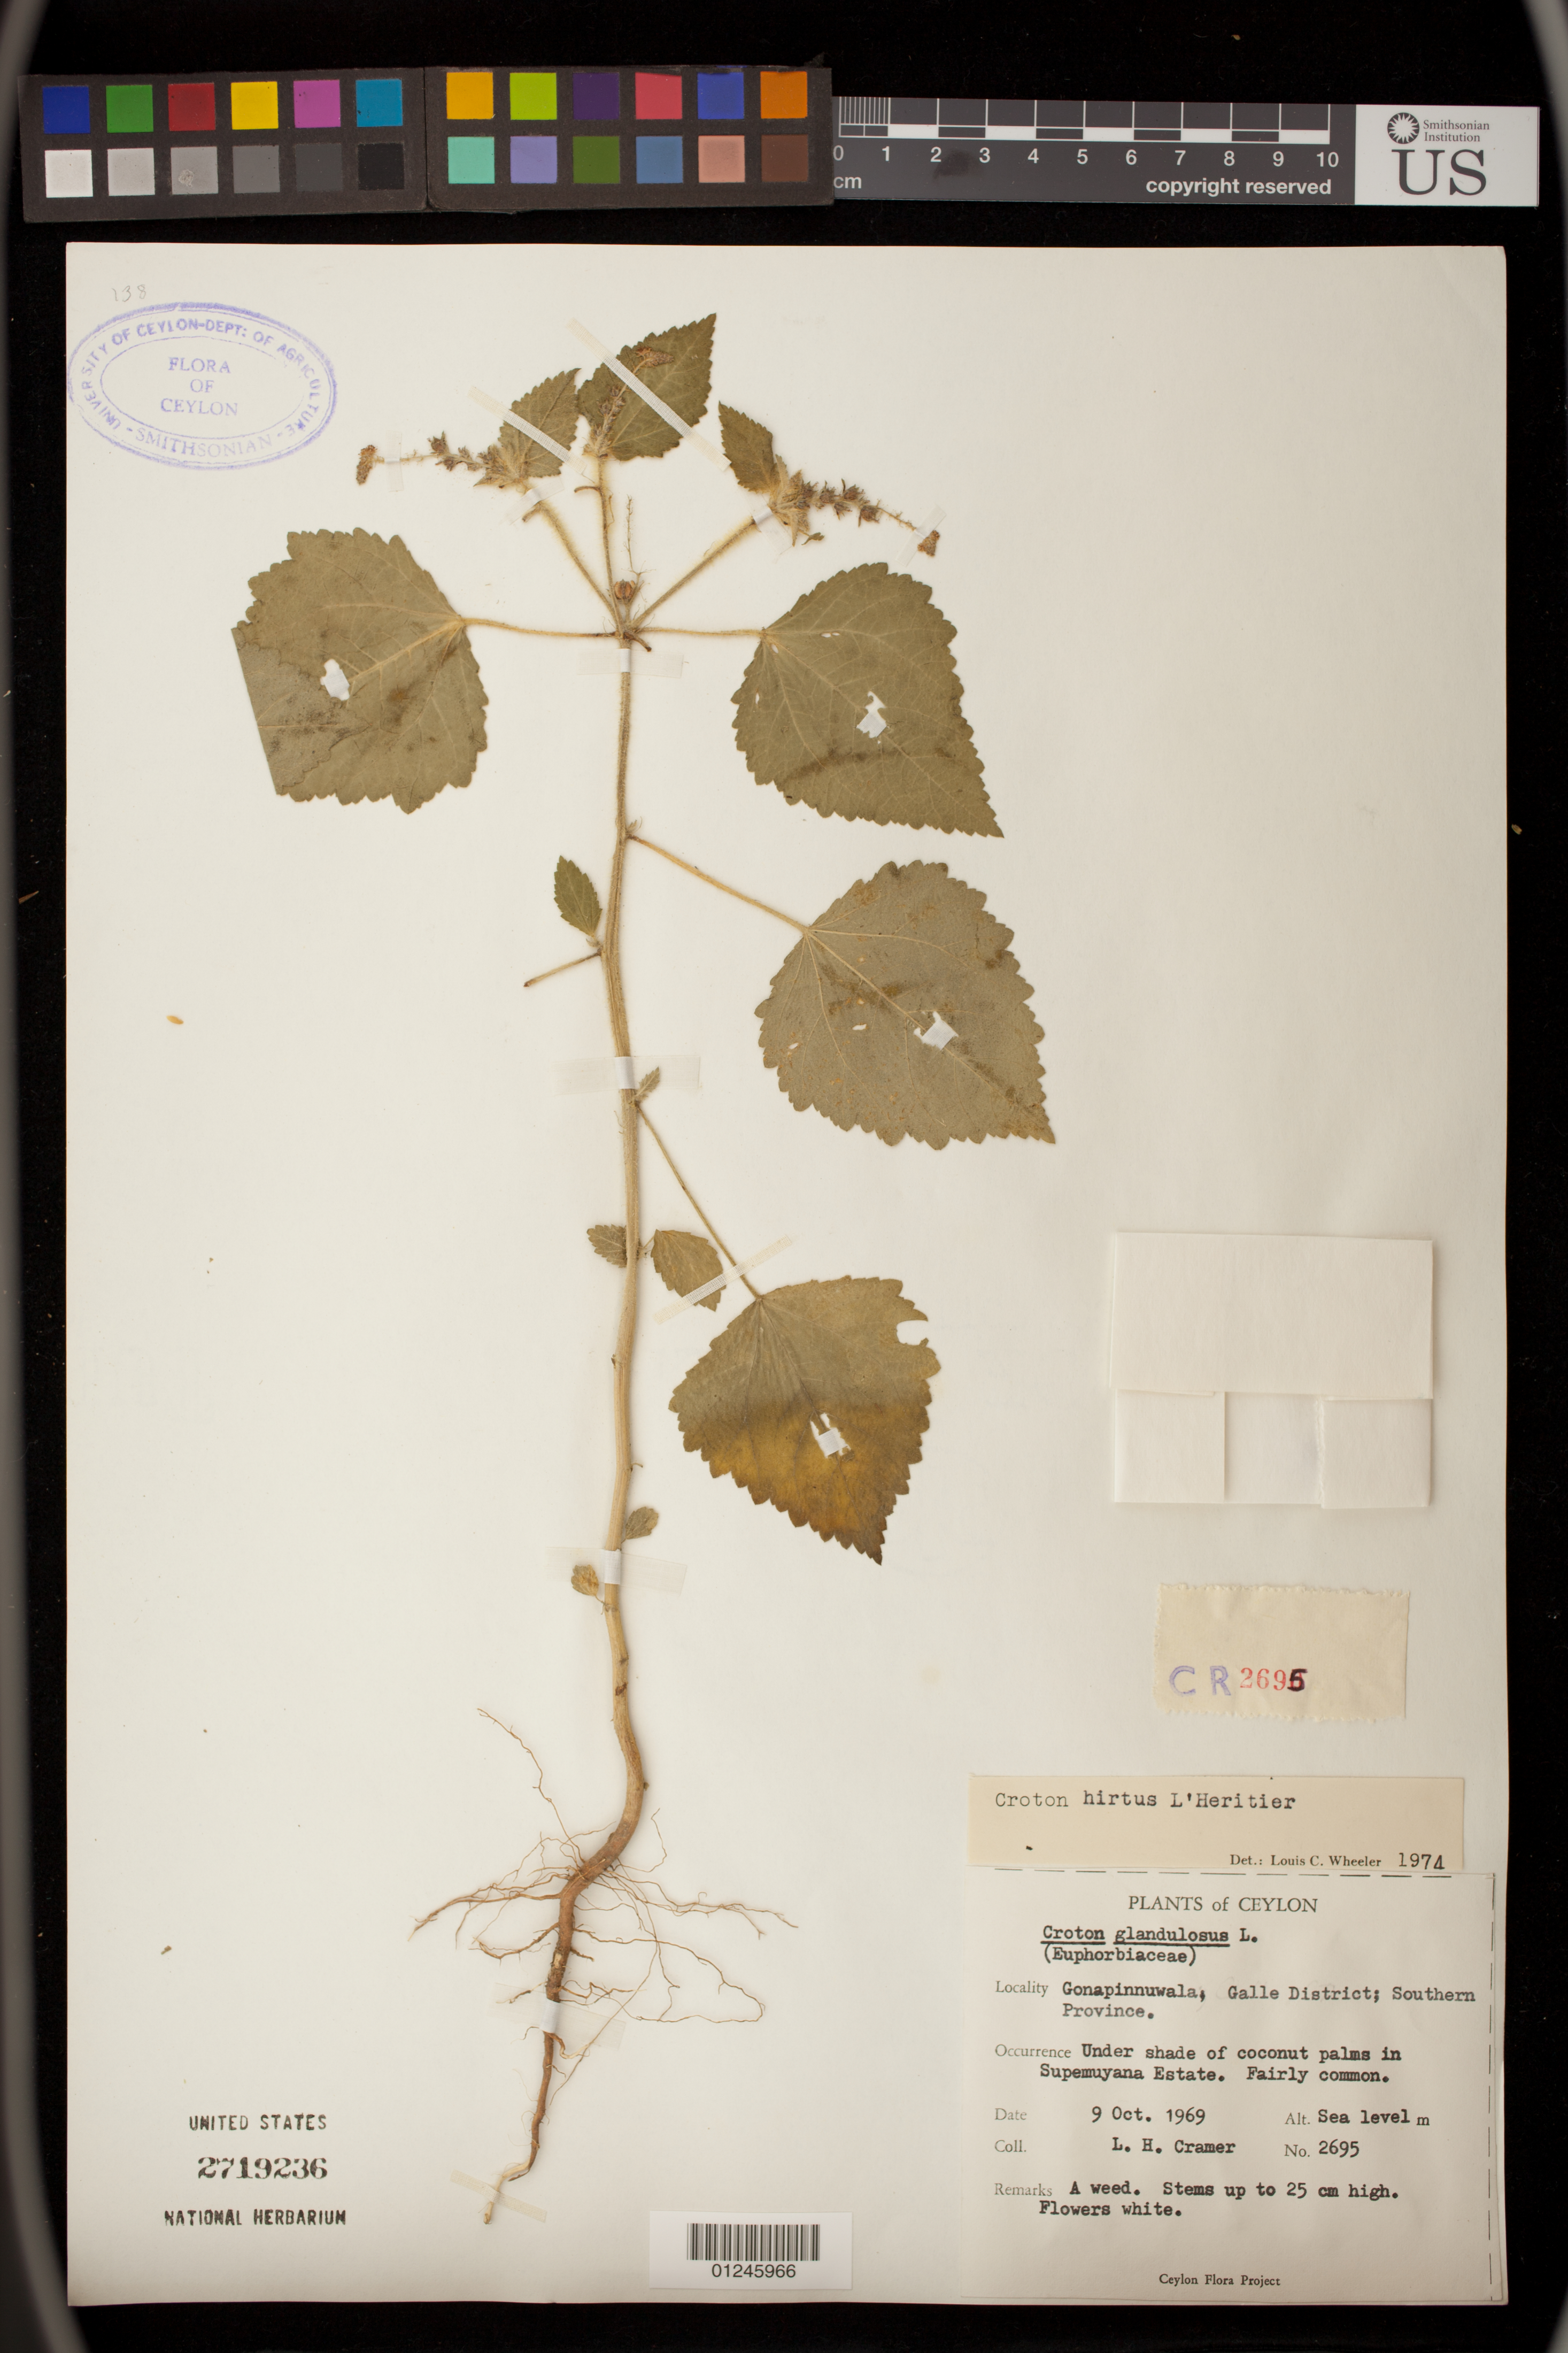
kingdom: Plantae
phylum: Tracheophyta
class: Magnoliopsida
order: Malpighiales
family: Euphorbiaceae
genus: Croton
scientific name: Croton hirtus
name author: L'Hér.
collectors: L. H. Cramer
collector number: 2695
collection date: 1969-10-09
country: Sri Lanka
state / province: Southern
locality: Under shade of coconut palms in Supemuyana Estate.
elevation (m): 0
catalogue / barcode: US 2719236